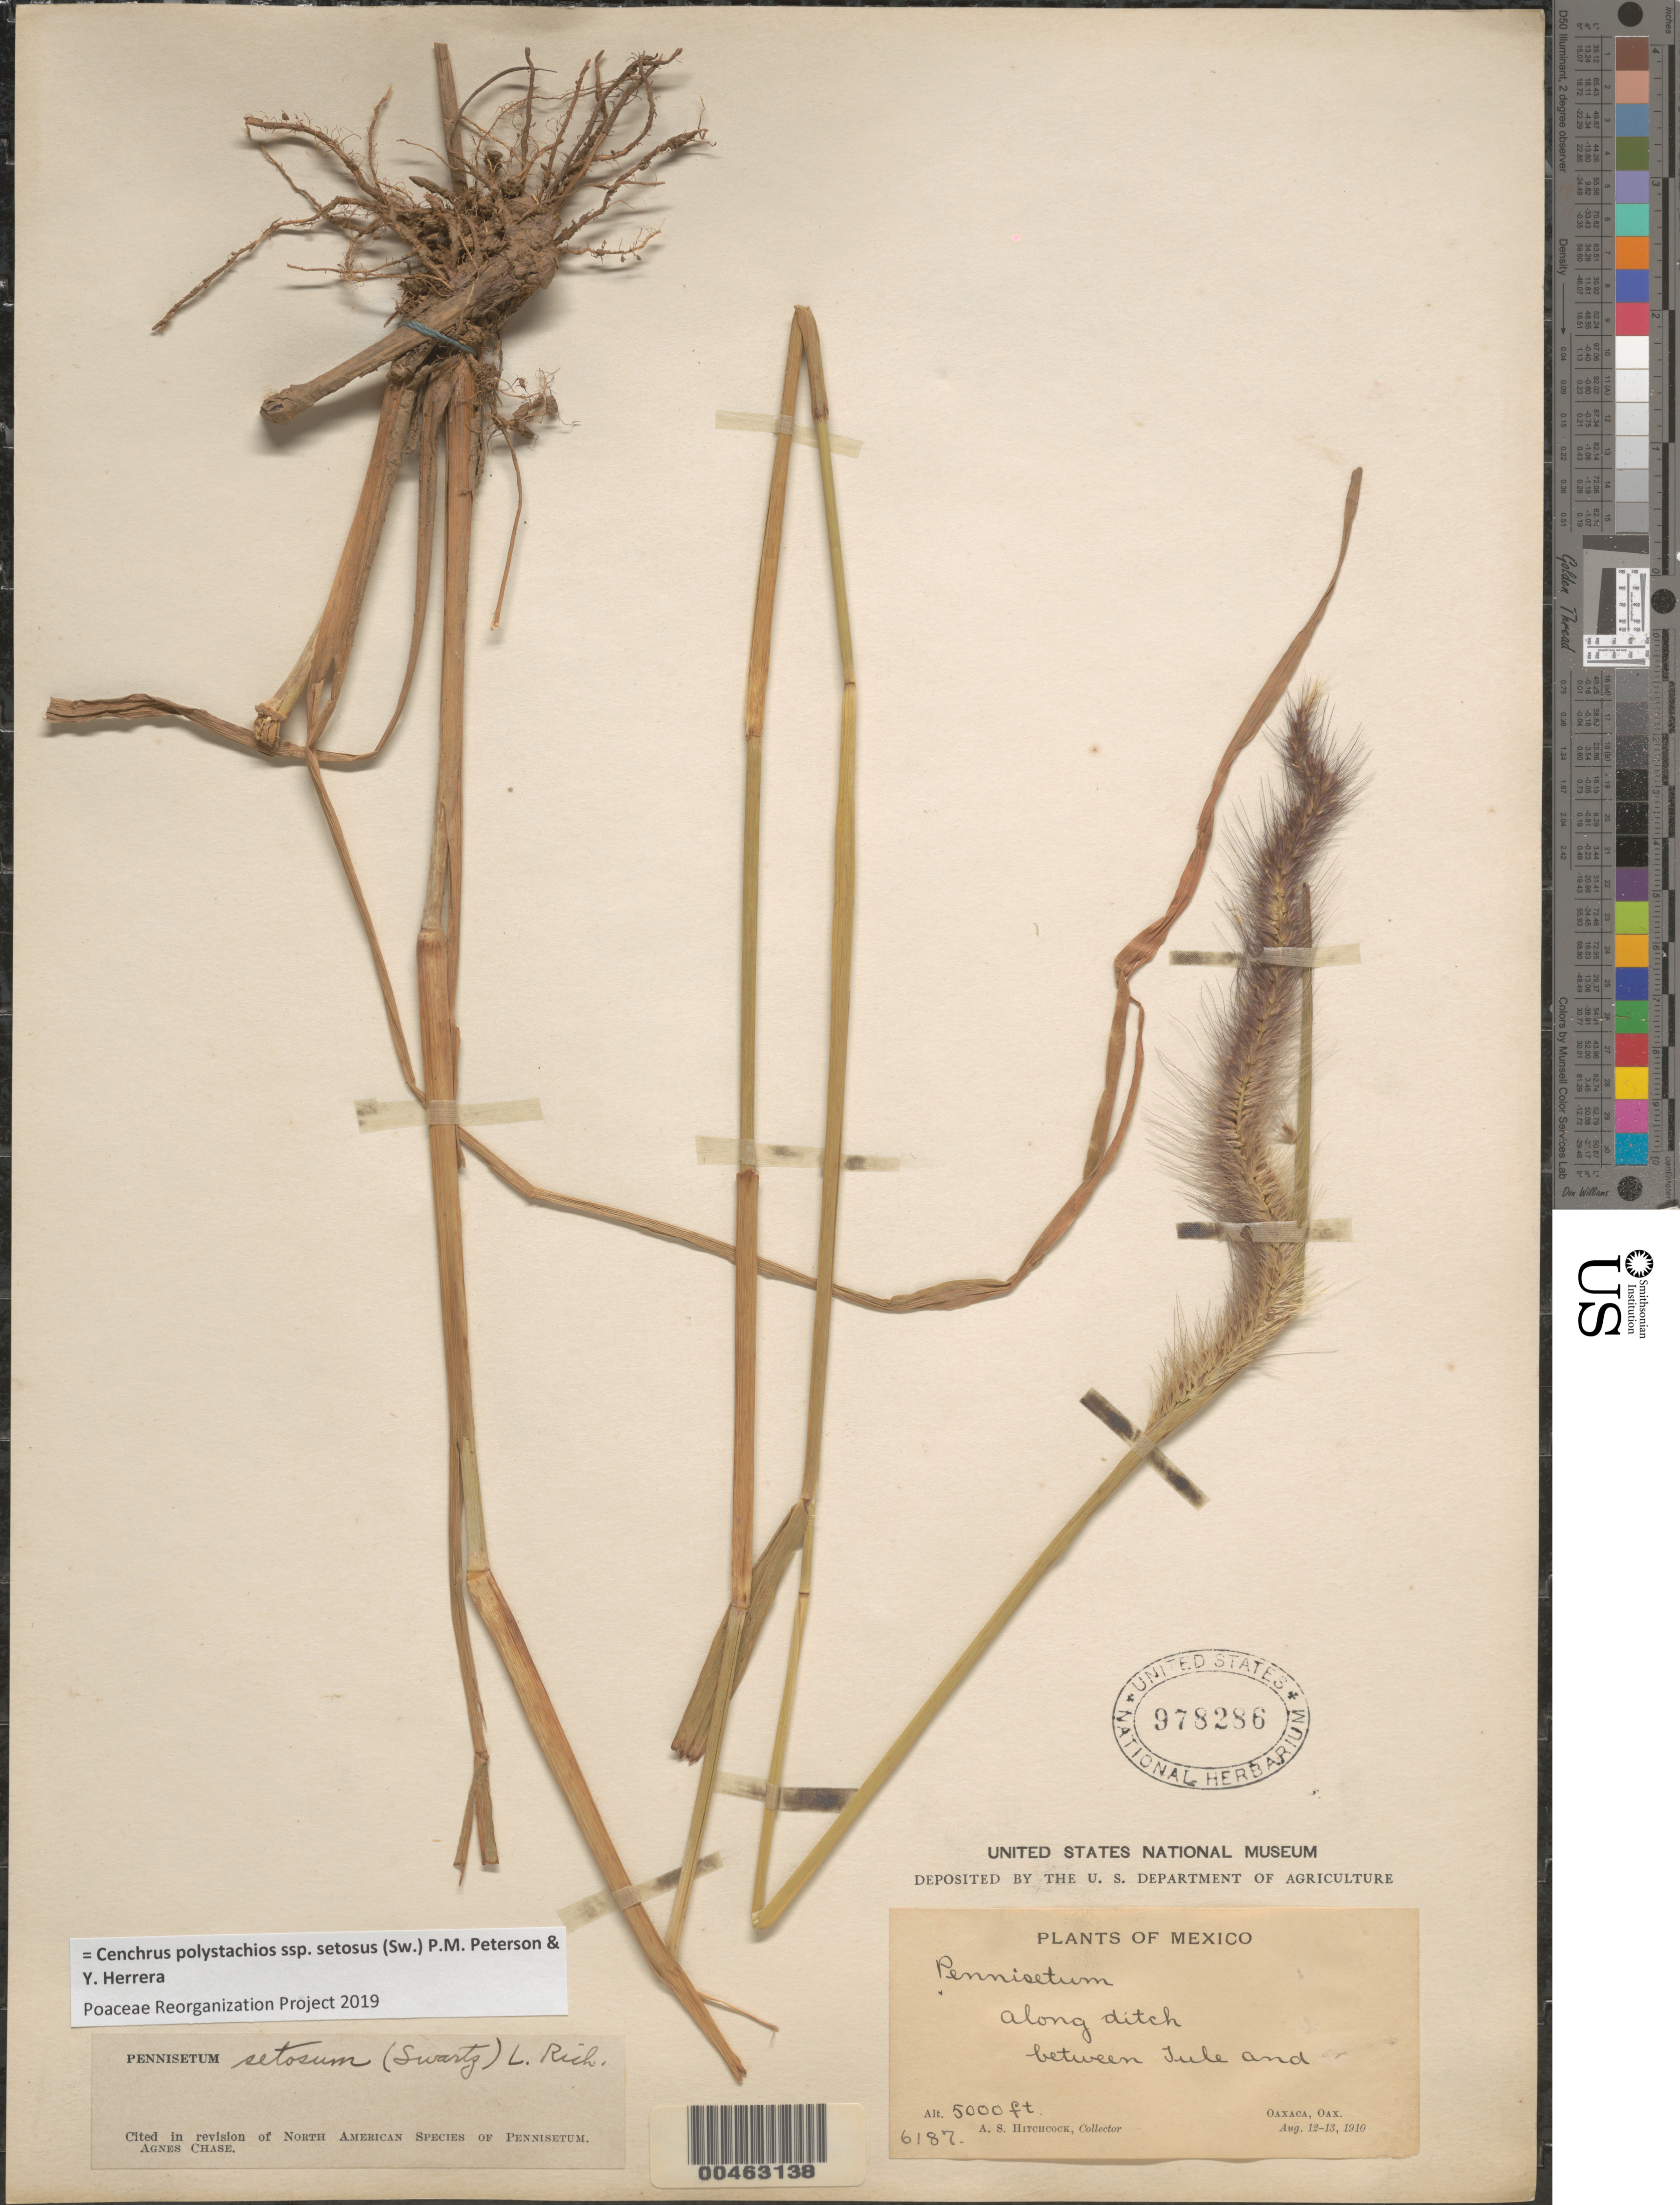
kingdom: Plantae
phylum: Tracheophyta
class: Liliopsida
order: Poales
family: Poaceae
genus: Cenchrus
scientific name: Cenchrus polystachios subsp. setosus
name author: (Sw.) P.M. Peterson & Y. Herrera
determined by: Poaceae Reorganization Project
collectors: A. S. Hitchcock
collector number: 6187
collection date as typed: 12 Aug 1910 to 13 Aug 1910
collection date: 1910-08-12/1910-08-13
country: Mexico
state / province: Oaxaca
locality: Between Tule and Oaxaca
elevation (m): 1524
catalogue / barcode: US 978286